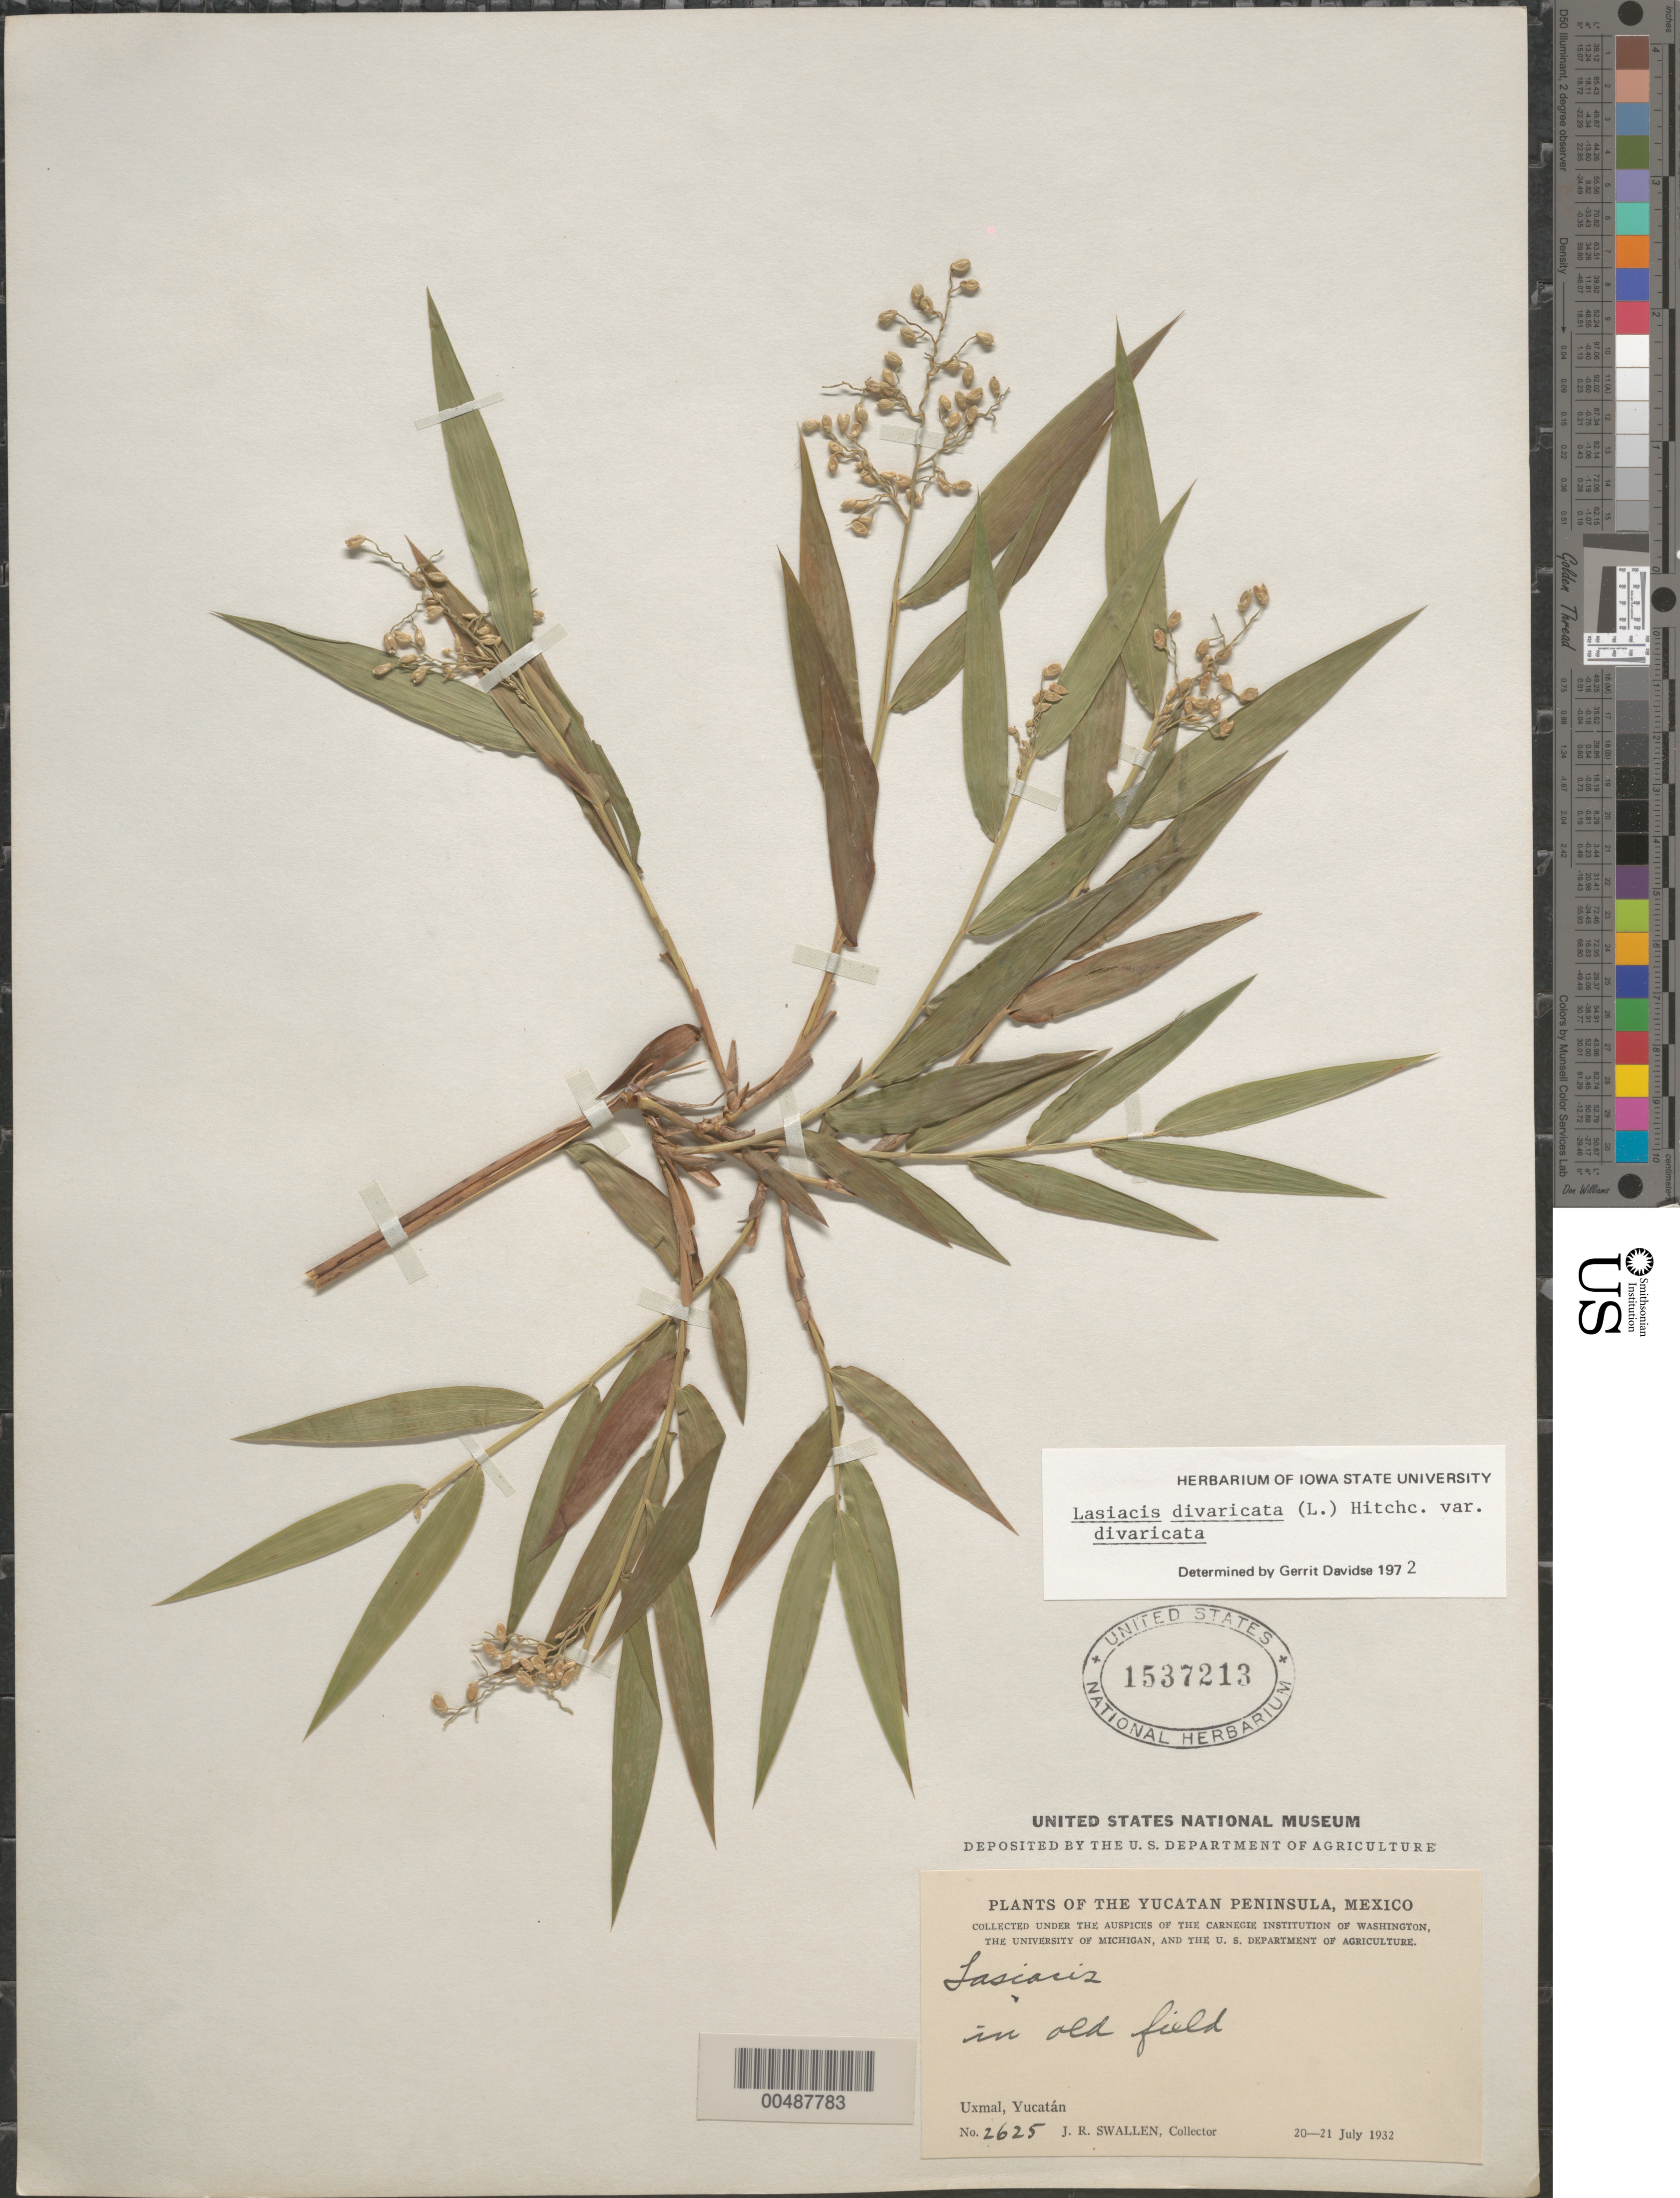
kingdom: Plantae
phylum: Tracheophyta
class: Liliopsida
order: Poales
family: Poaceae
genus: Lasiacis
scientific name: Lasiacis divaricata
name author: (L.) Hitchc.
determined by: Davidse, Gerrit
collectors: J. R. Swallen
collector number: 2625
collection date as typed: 20 Jul 1932 to 21 Jul 1932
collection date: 1932-07-20/1932-07-21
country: Mexico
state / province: Yucatan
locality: Yucatan Peninsula, Uxmal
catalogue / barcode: US 1537213